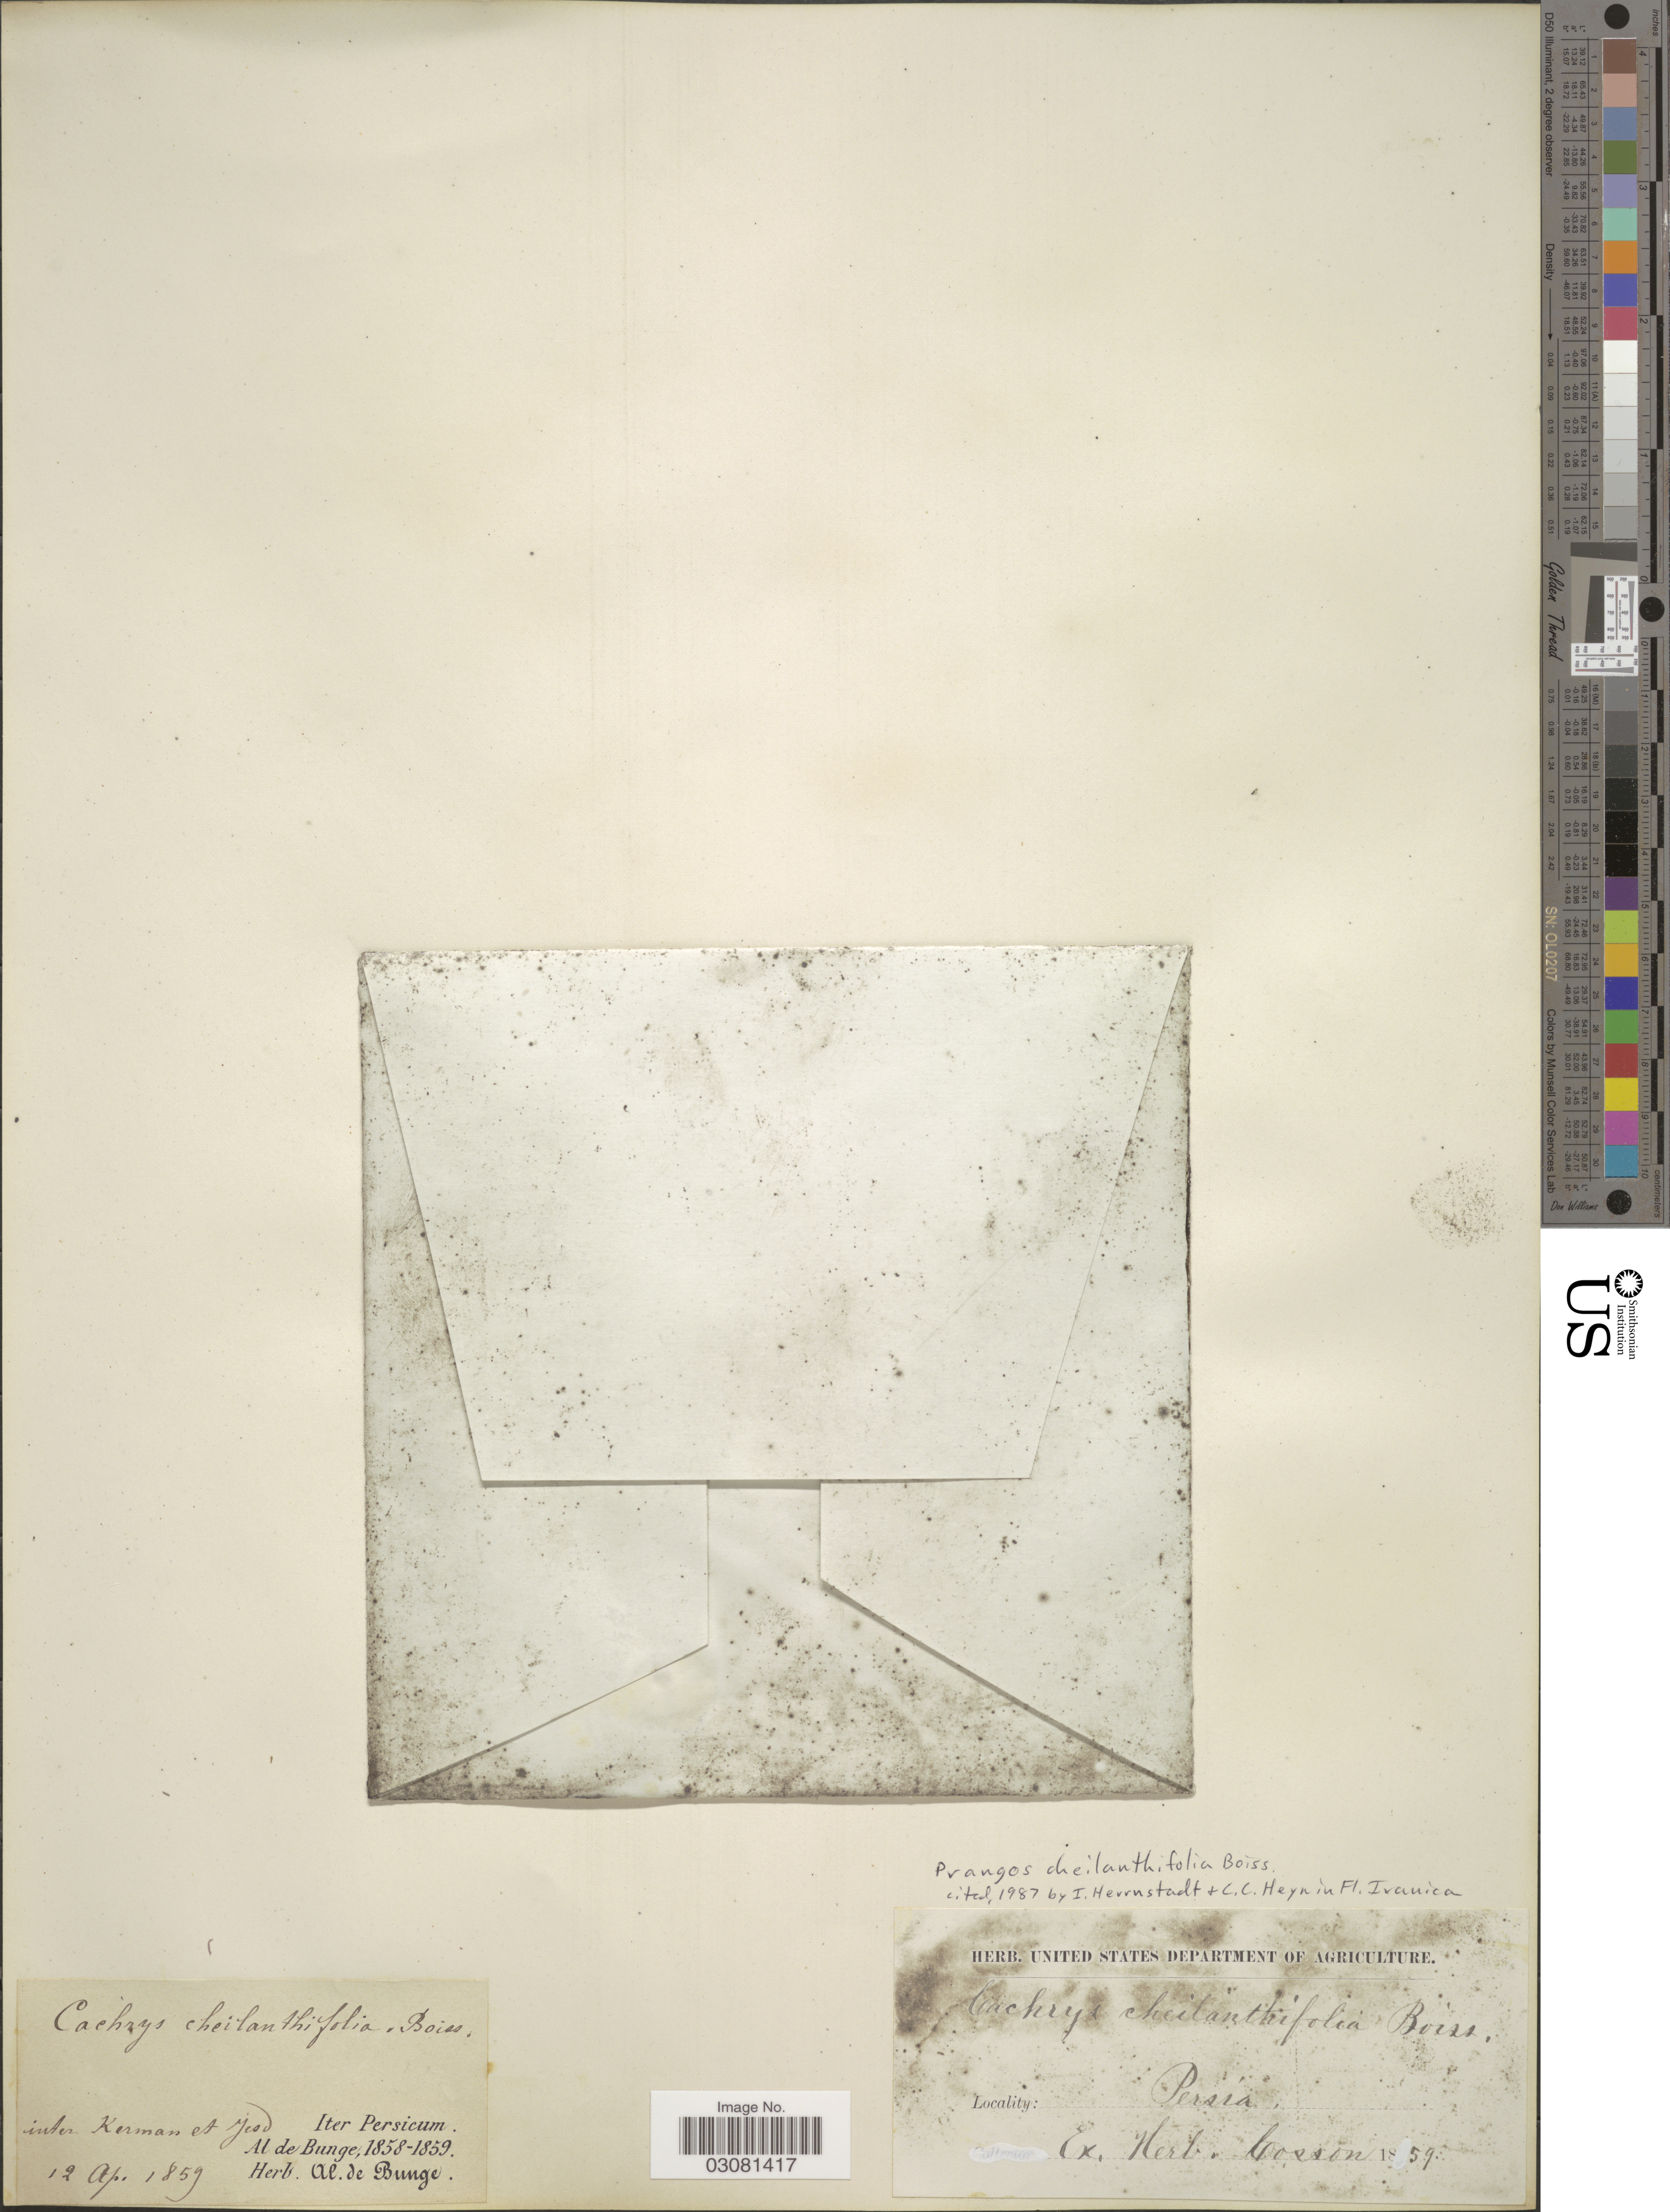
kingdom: Plantae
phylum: Tracheophyta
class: Magnoliopsida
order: Apiales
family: Apiaceae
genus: Prangos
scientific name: Prangos cheilanthifolia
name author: Boiss.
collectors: A. de Bunge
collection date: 1859-04-12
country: Iran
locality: Inter Kerman et Jeso [interpreted]. Persicum.